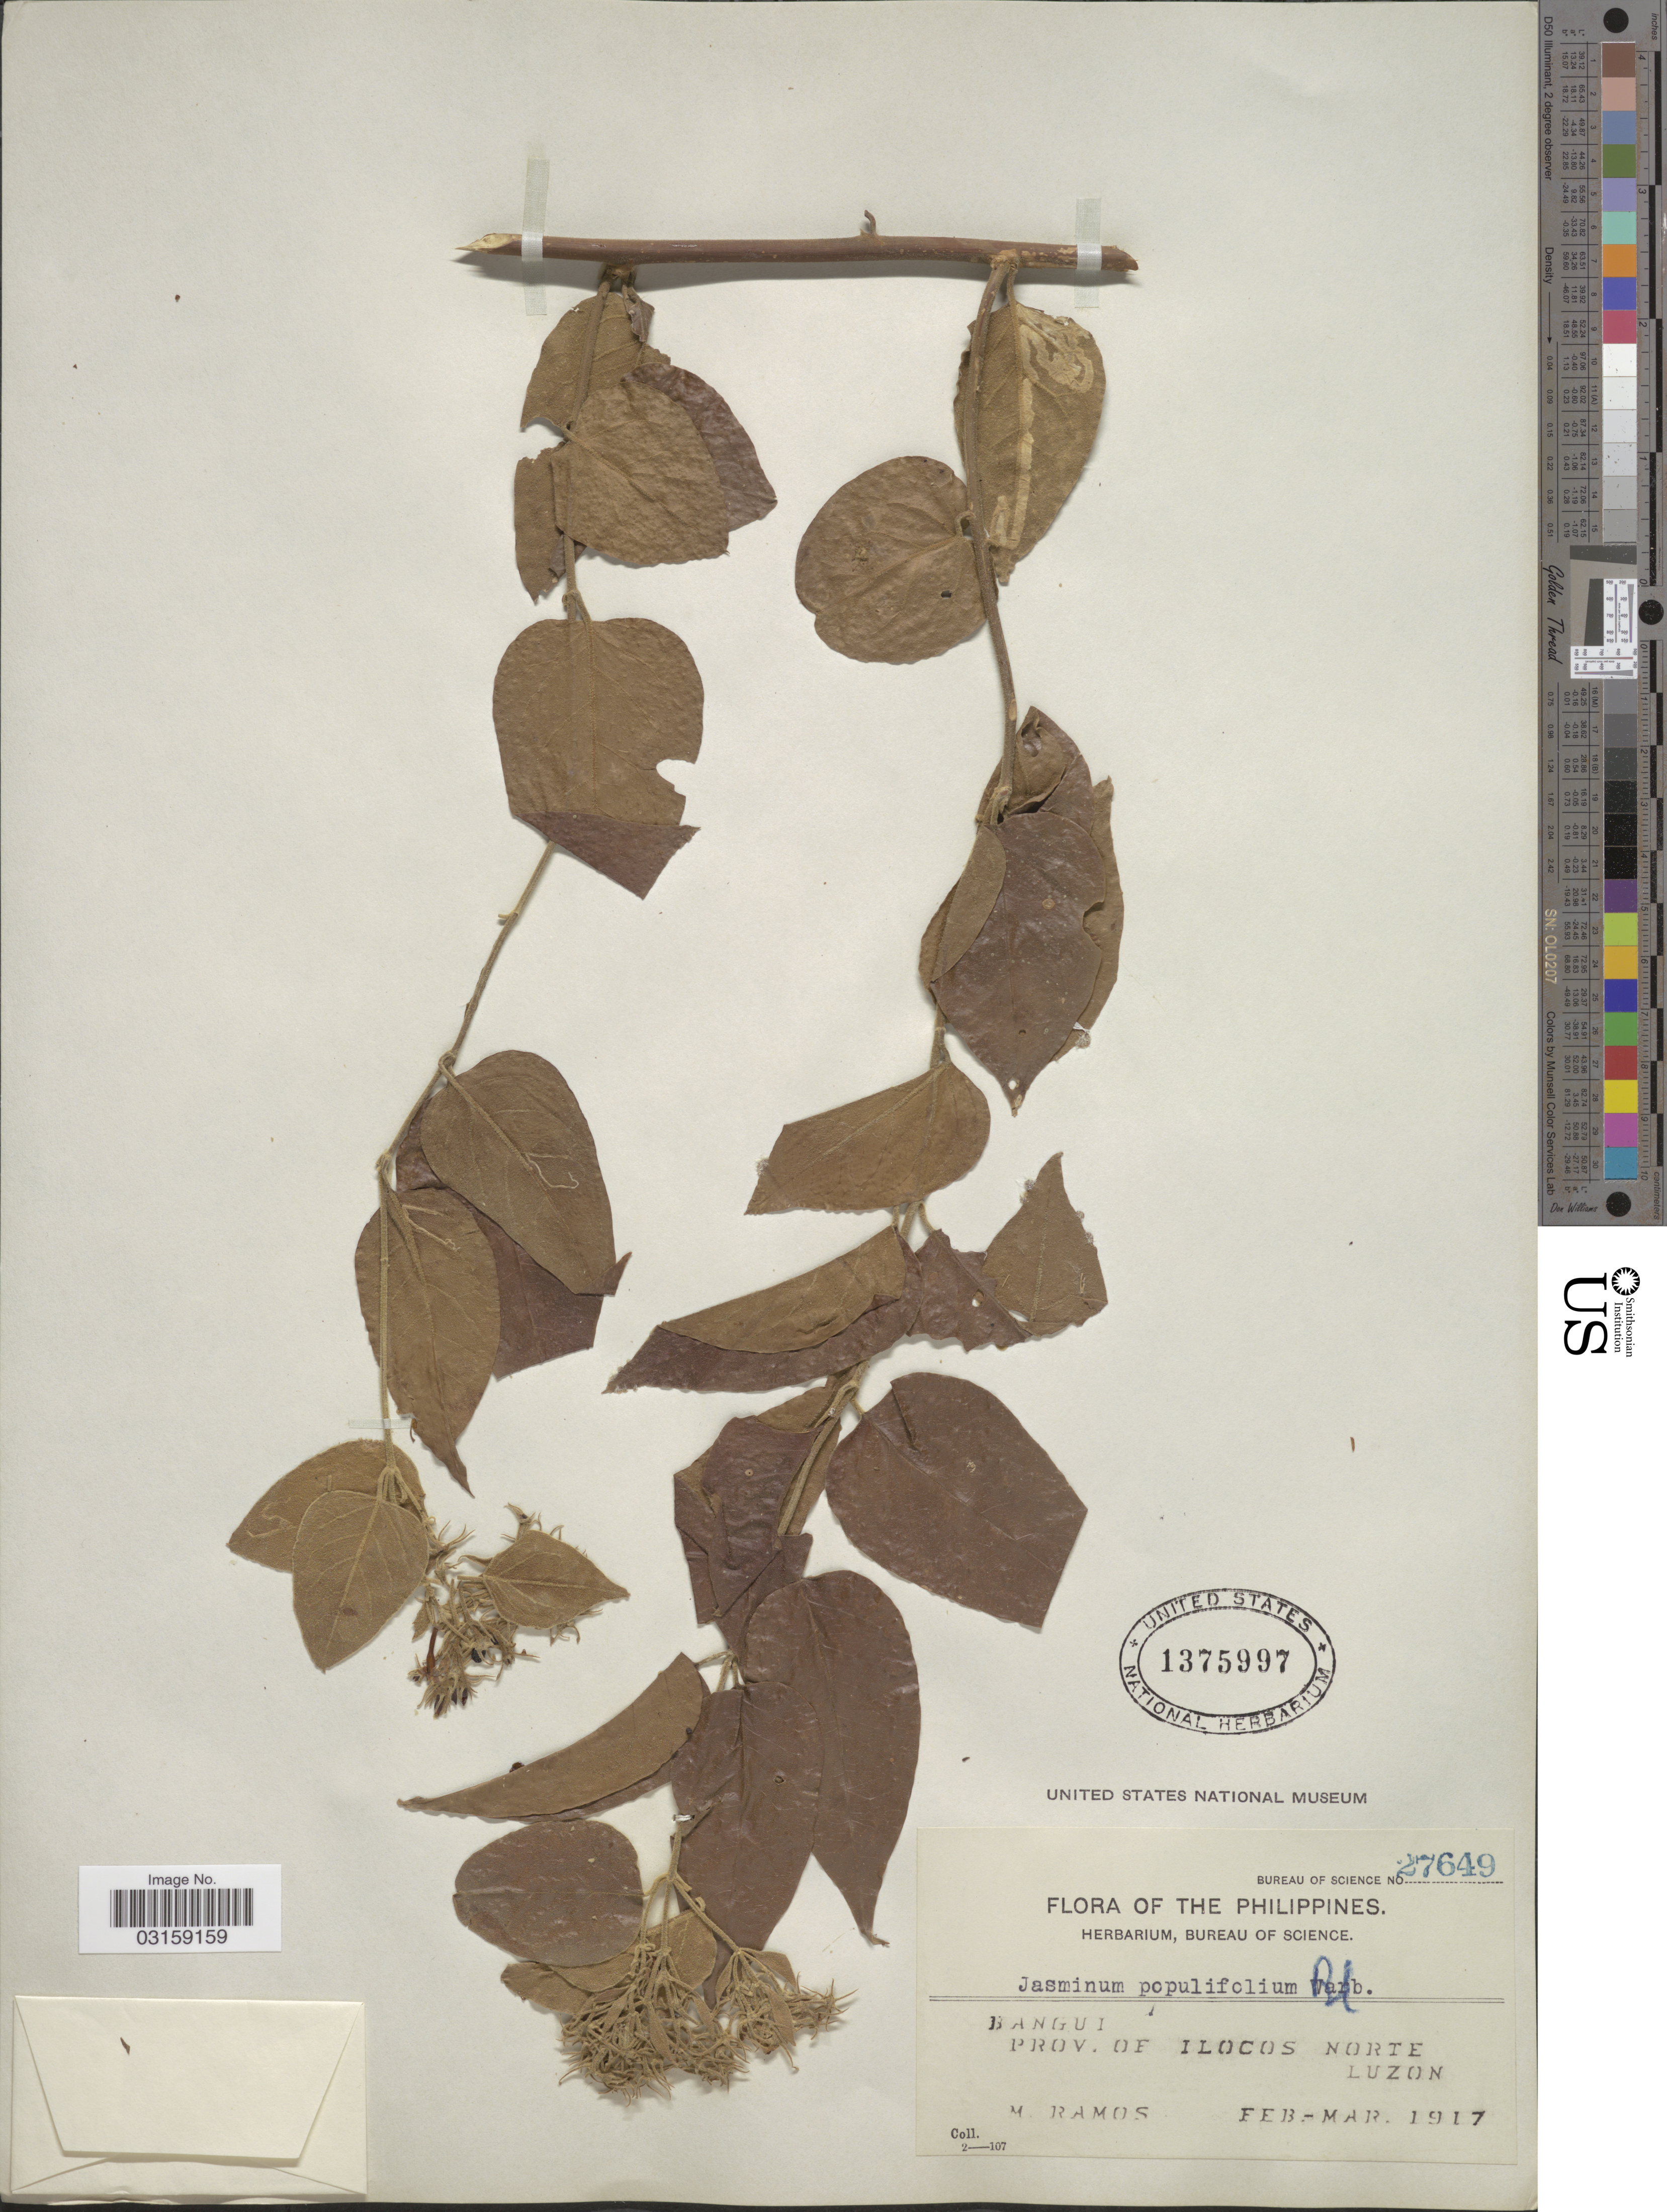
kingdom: Plantae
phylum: Tracheophyta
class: Magnoliopsida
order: Lamiales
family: Oleaceae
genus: Jasminum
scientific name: Jasminum populifolium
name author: Blume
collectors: M. Ramos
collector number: Bureau of Science 27649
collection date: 1917-02/1917-03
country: Philippines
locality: Bangui. Prov. of Ilocos Norte, Luzon.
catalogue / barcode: US 1375997